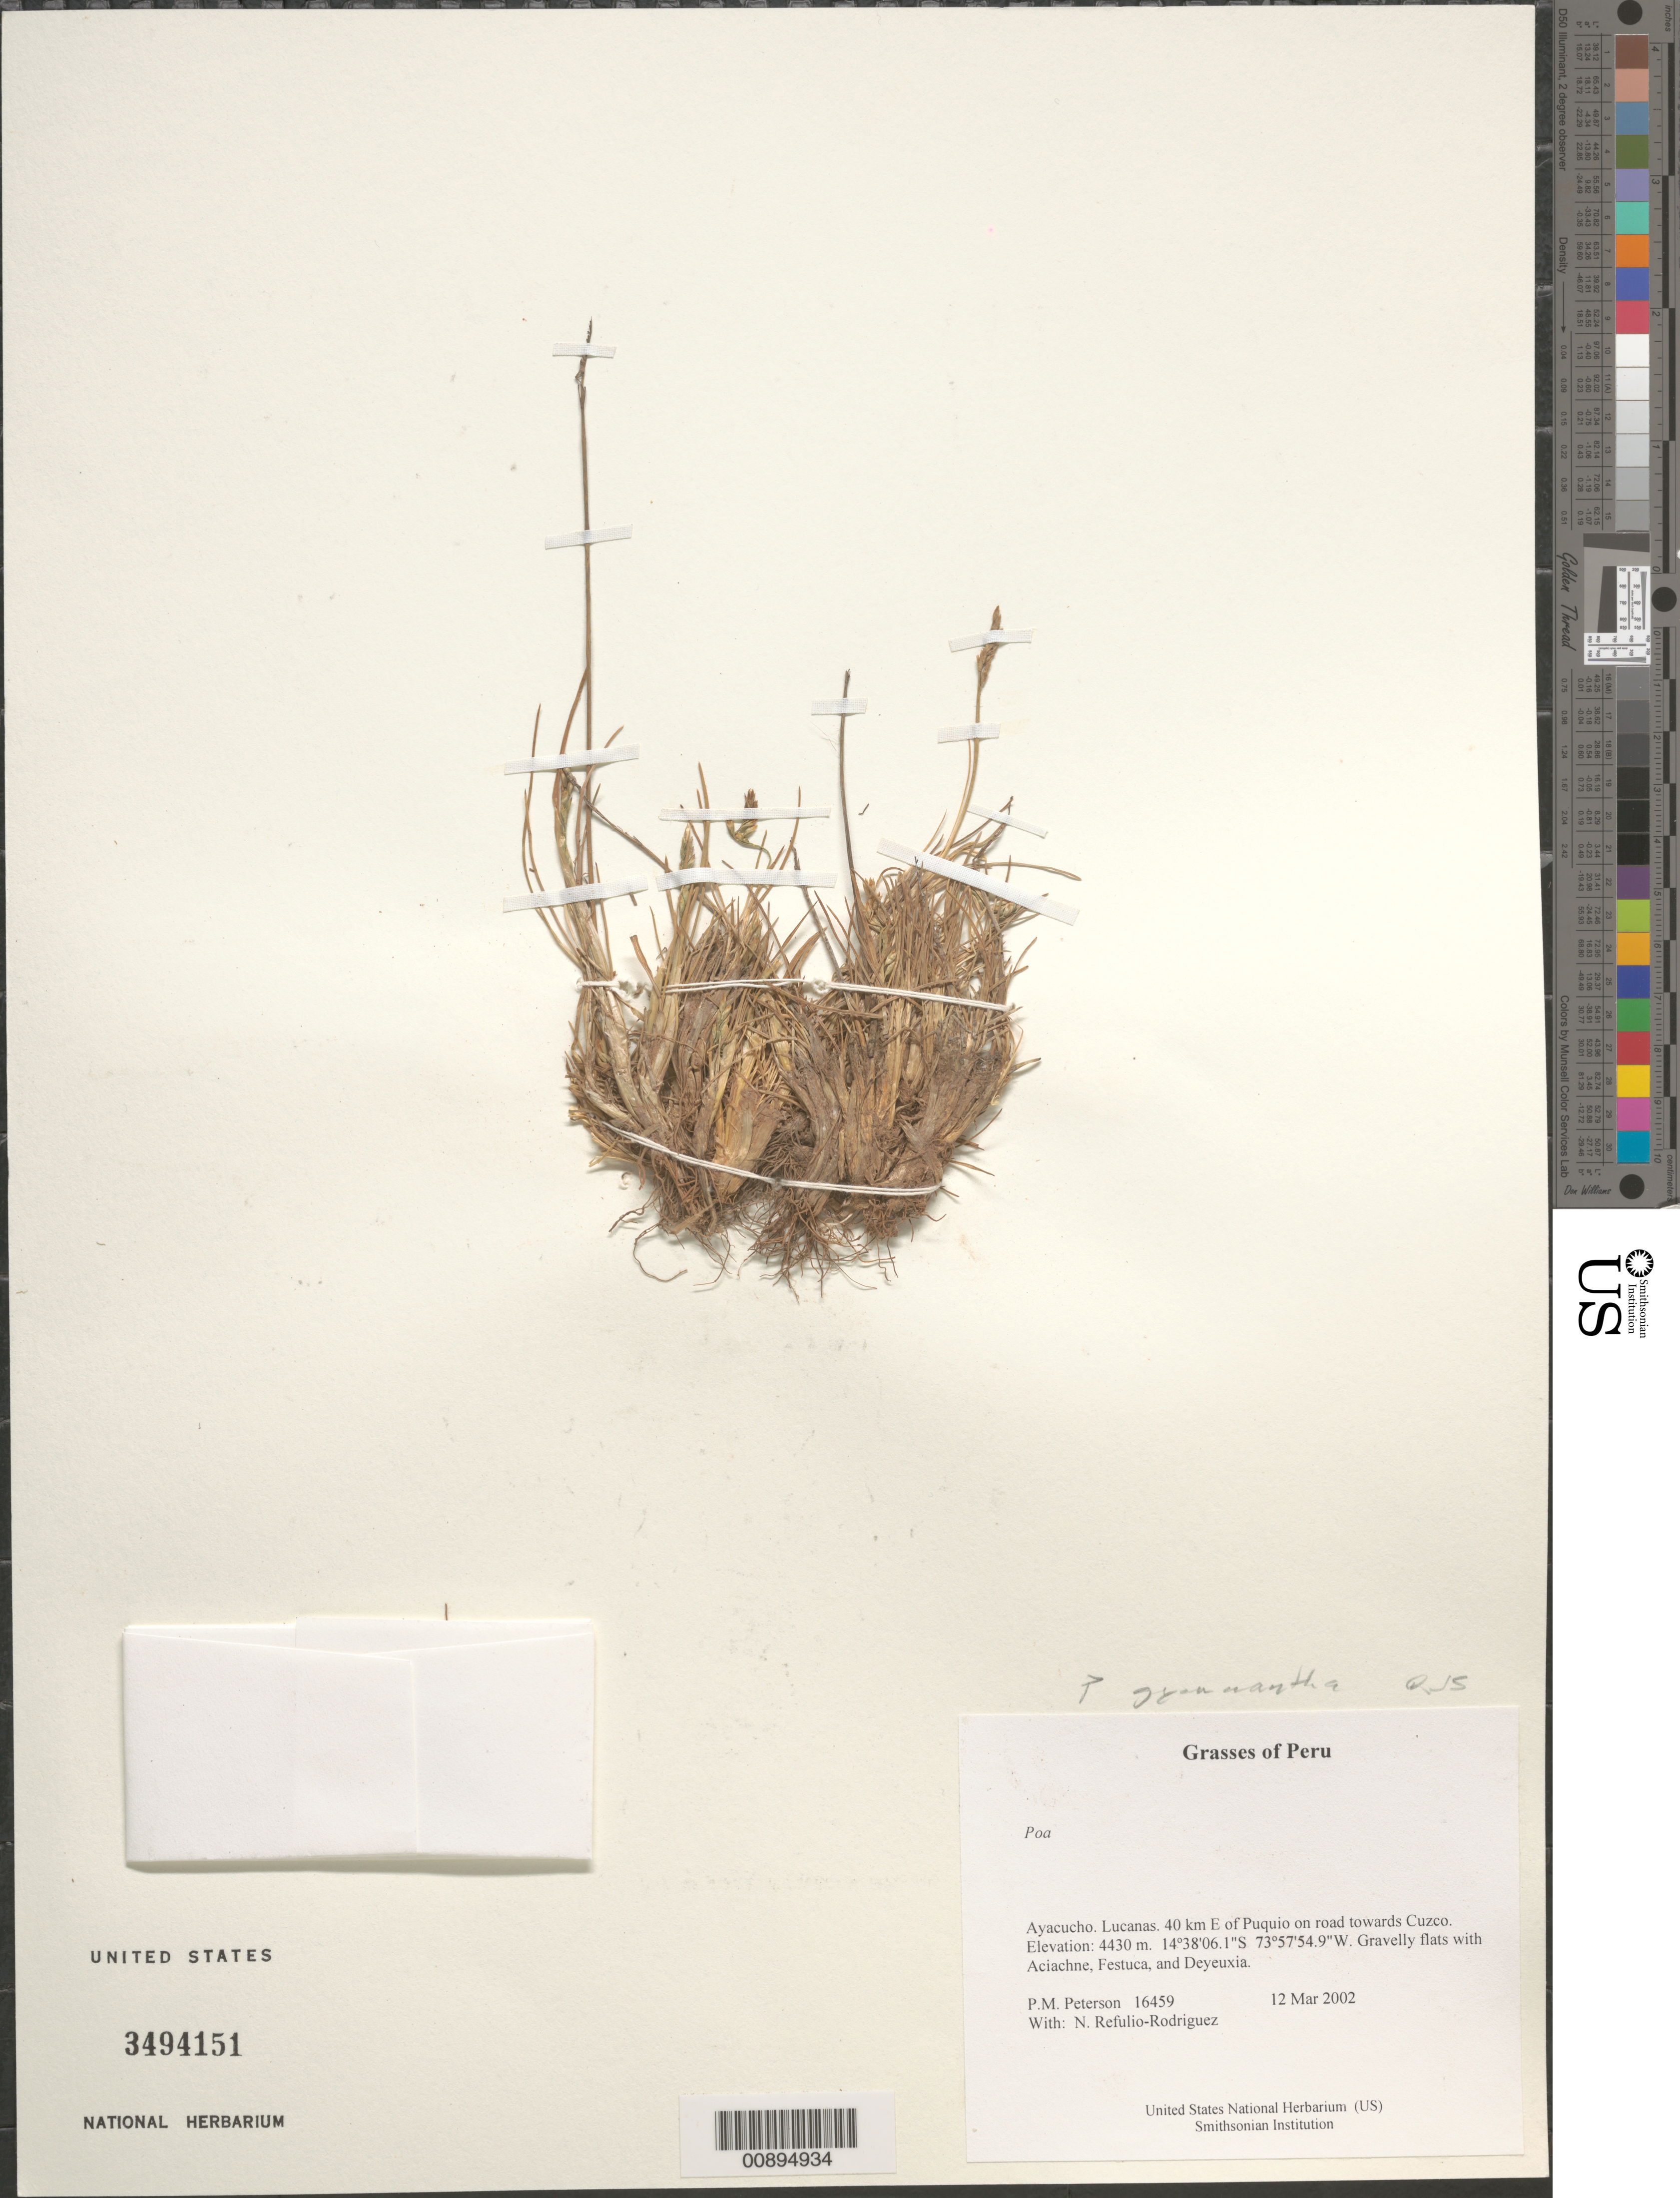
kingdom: Plantae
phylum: Tracheophyta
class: Liliopsida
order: Poales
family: Poaceae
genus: Poa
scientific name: Poa gymnantha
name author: Pilg.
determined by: Soreng, Robert J., Research Associate (BOT), Smithsonian Institution - National Museum of Natural History (UNITED STATES)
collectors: P. M. Peterson & N. Refulio-Rodríguez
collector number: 16459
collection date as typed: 12 Mar 2002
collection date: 2002-03-12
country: Peru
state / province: Ayacucho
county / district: Lucanas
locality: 40 km E of Puquio on road towards Cuzco.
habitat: Gravelly flats with ~Aciachne, Festuca, and Deyeuxia~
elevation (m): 4430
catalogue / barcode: US 3494151